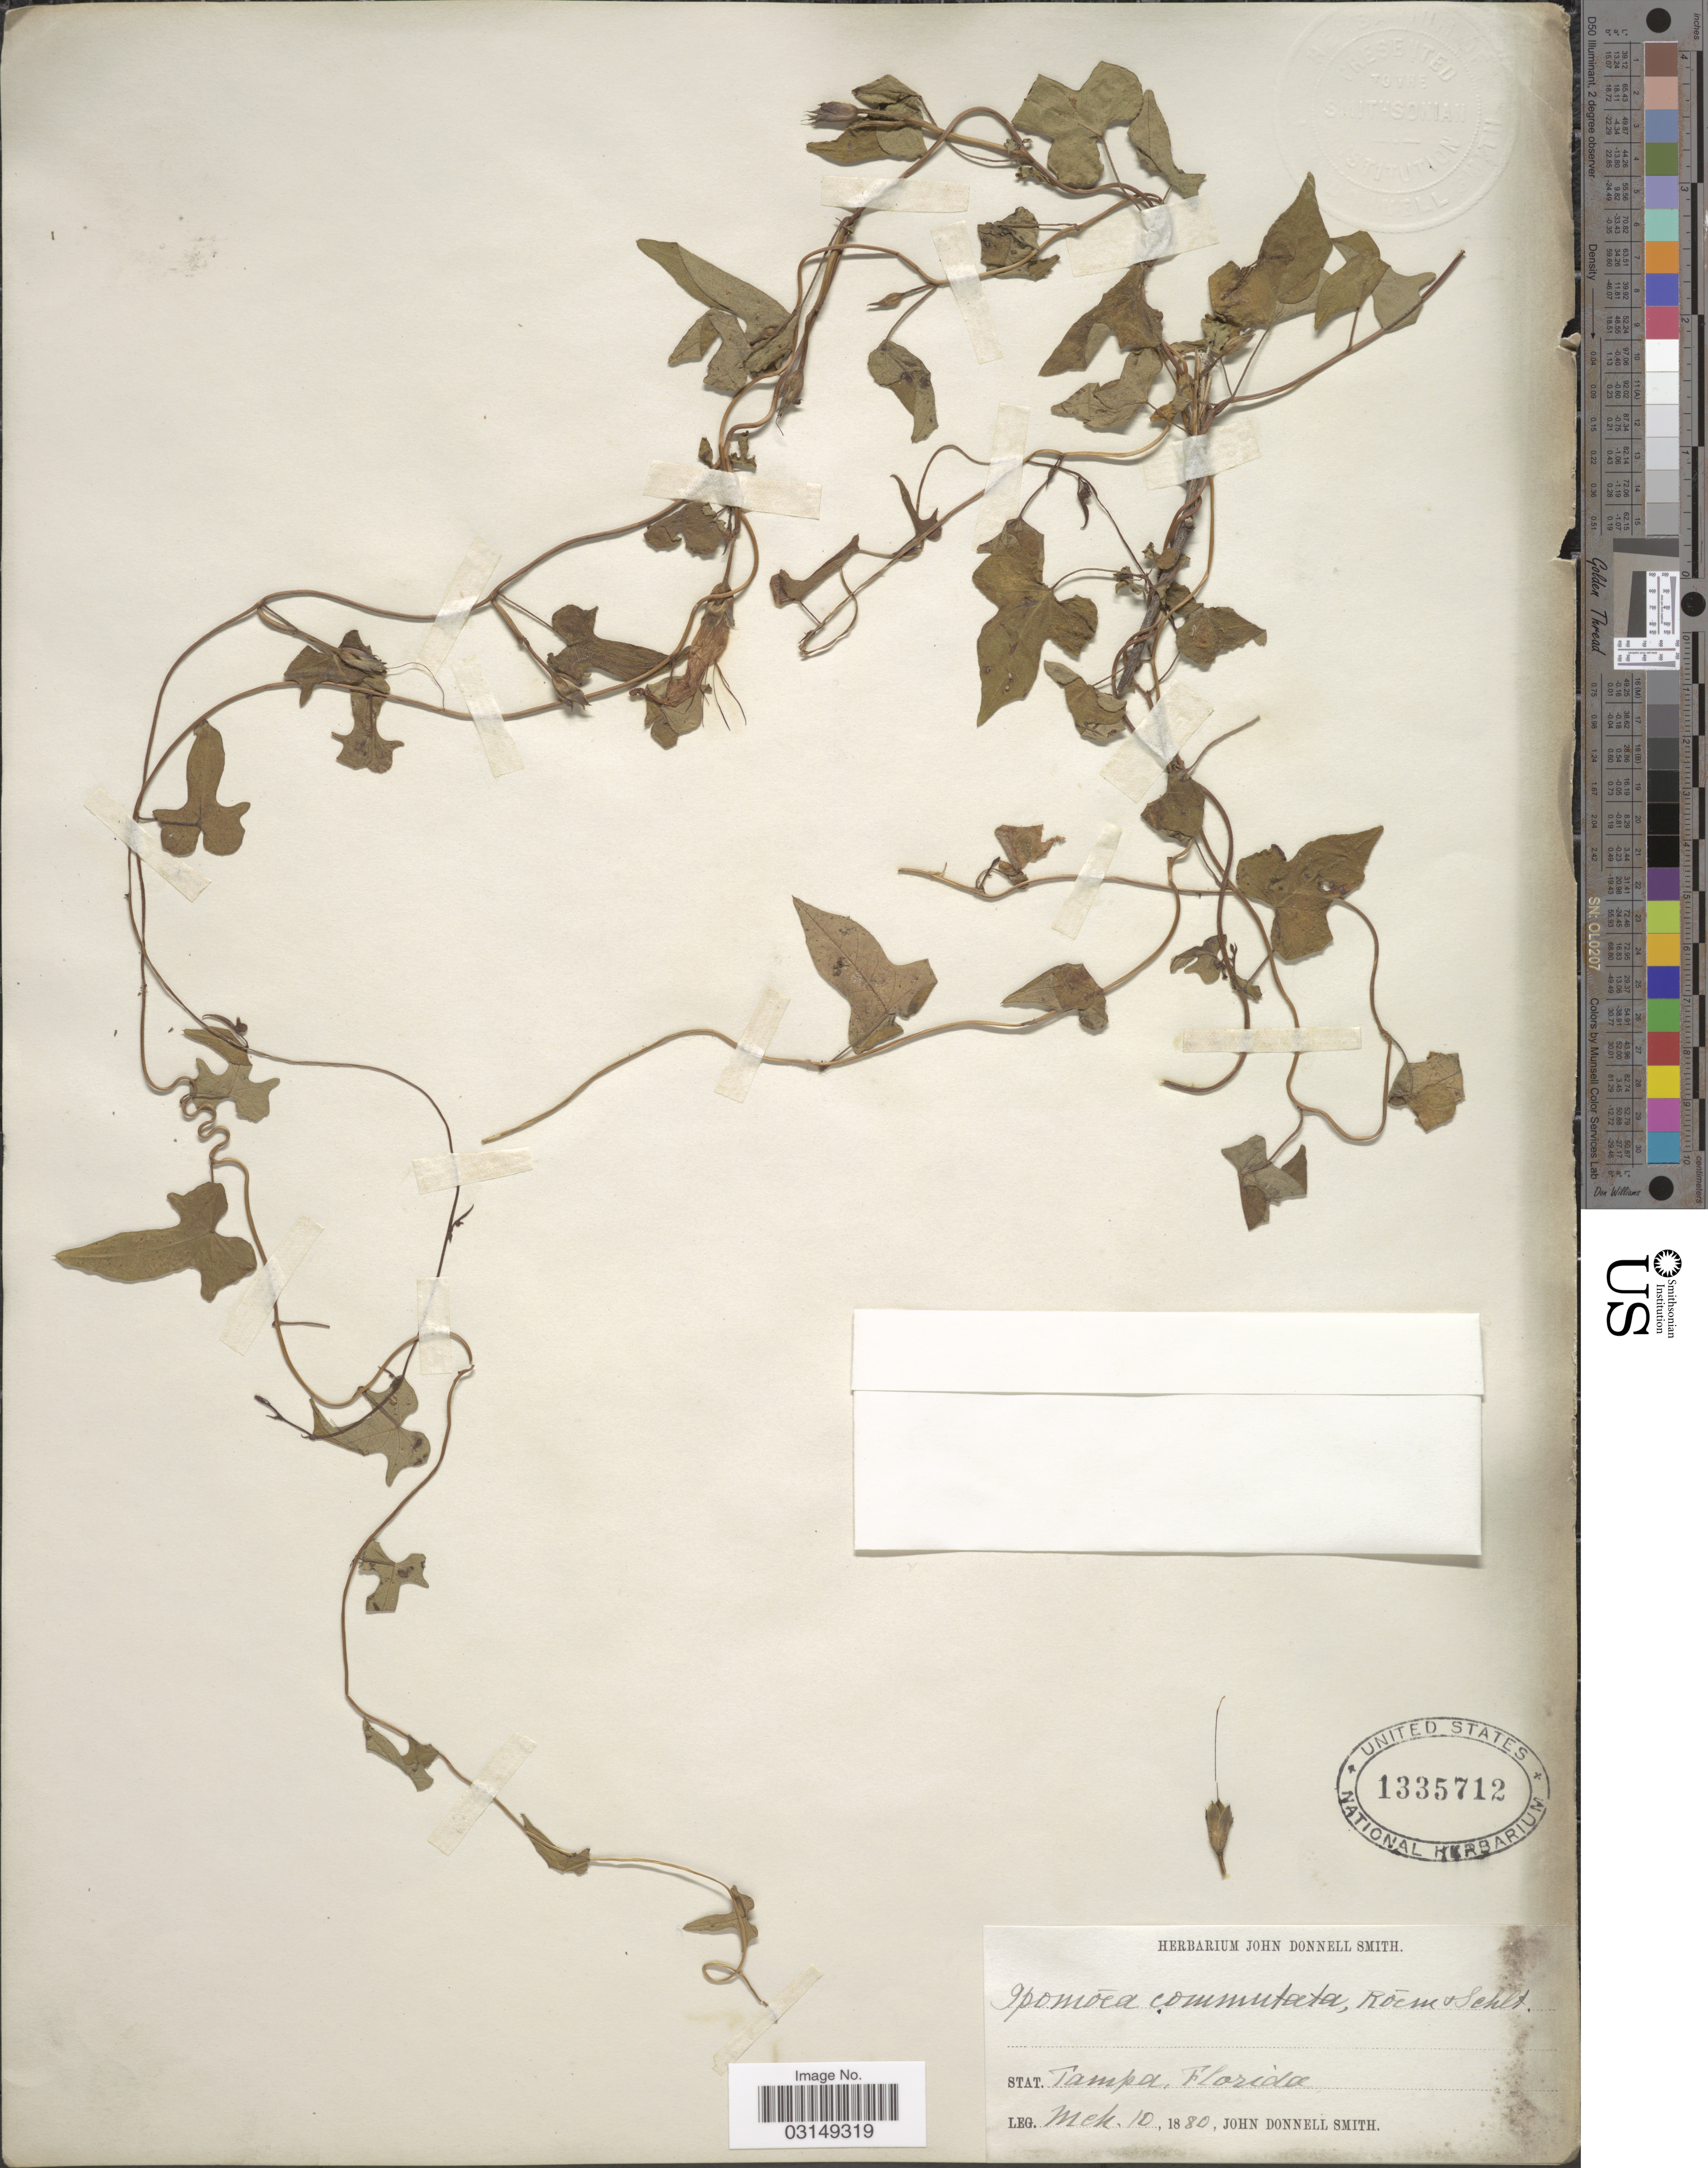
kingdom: Plantae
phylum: Tracheophyta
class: Magnoliopsida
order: Solanales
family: Convolvulaceae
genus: Ipomoea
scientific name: Ipomoea trichocarpa var. trichocarpa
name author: Elliott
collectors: J. Donnell Smith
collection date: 1880-03-10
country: United States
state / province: Florida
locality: Stat. Tampa.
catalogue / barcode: US 1335712